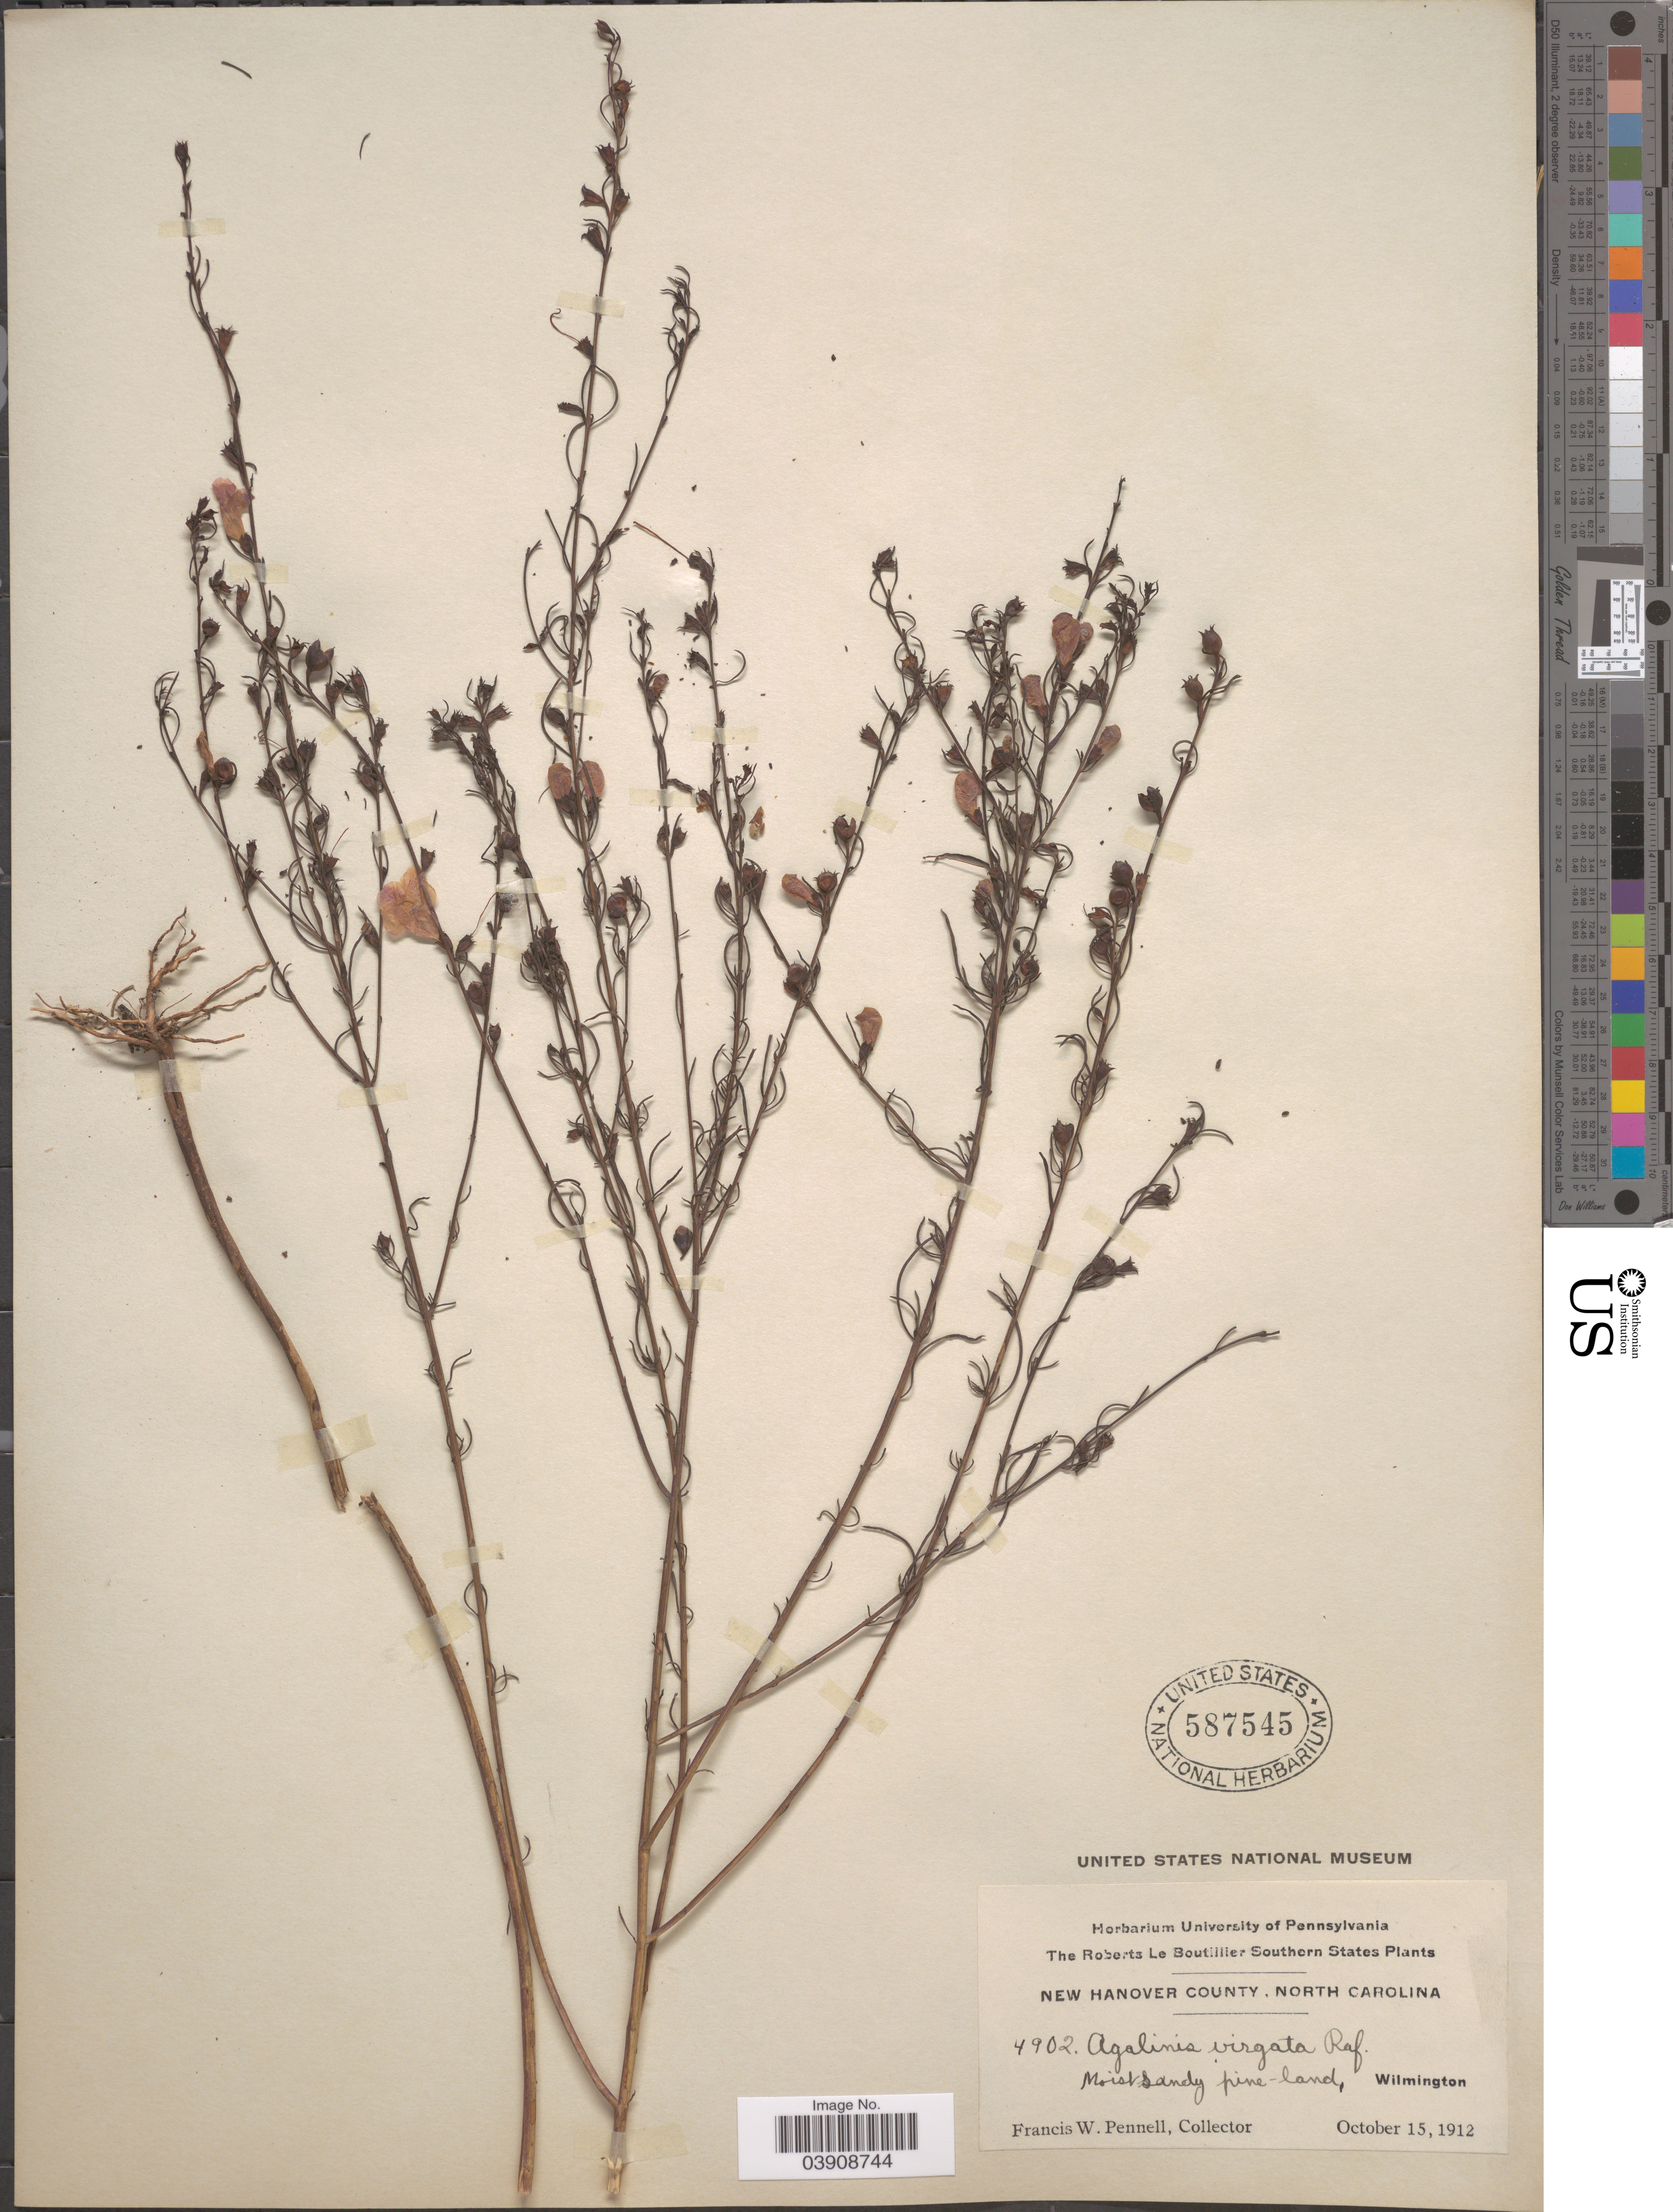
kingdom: Plantae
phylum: Tracheophyta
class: Magnoliopsida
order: Lamiales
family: Orobanchaceae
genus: Agalinis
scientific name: Agalinis virgata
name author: Raf.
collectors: F. W. Pennell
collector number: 4902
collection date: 1912-10-15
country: United States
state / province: North Carolina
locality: The Roberts Le Boutillier Southern States. New Hanover County. Moist sandy pine-land, Wilmington.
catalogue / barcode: US 587545